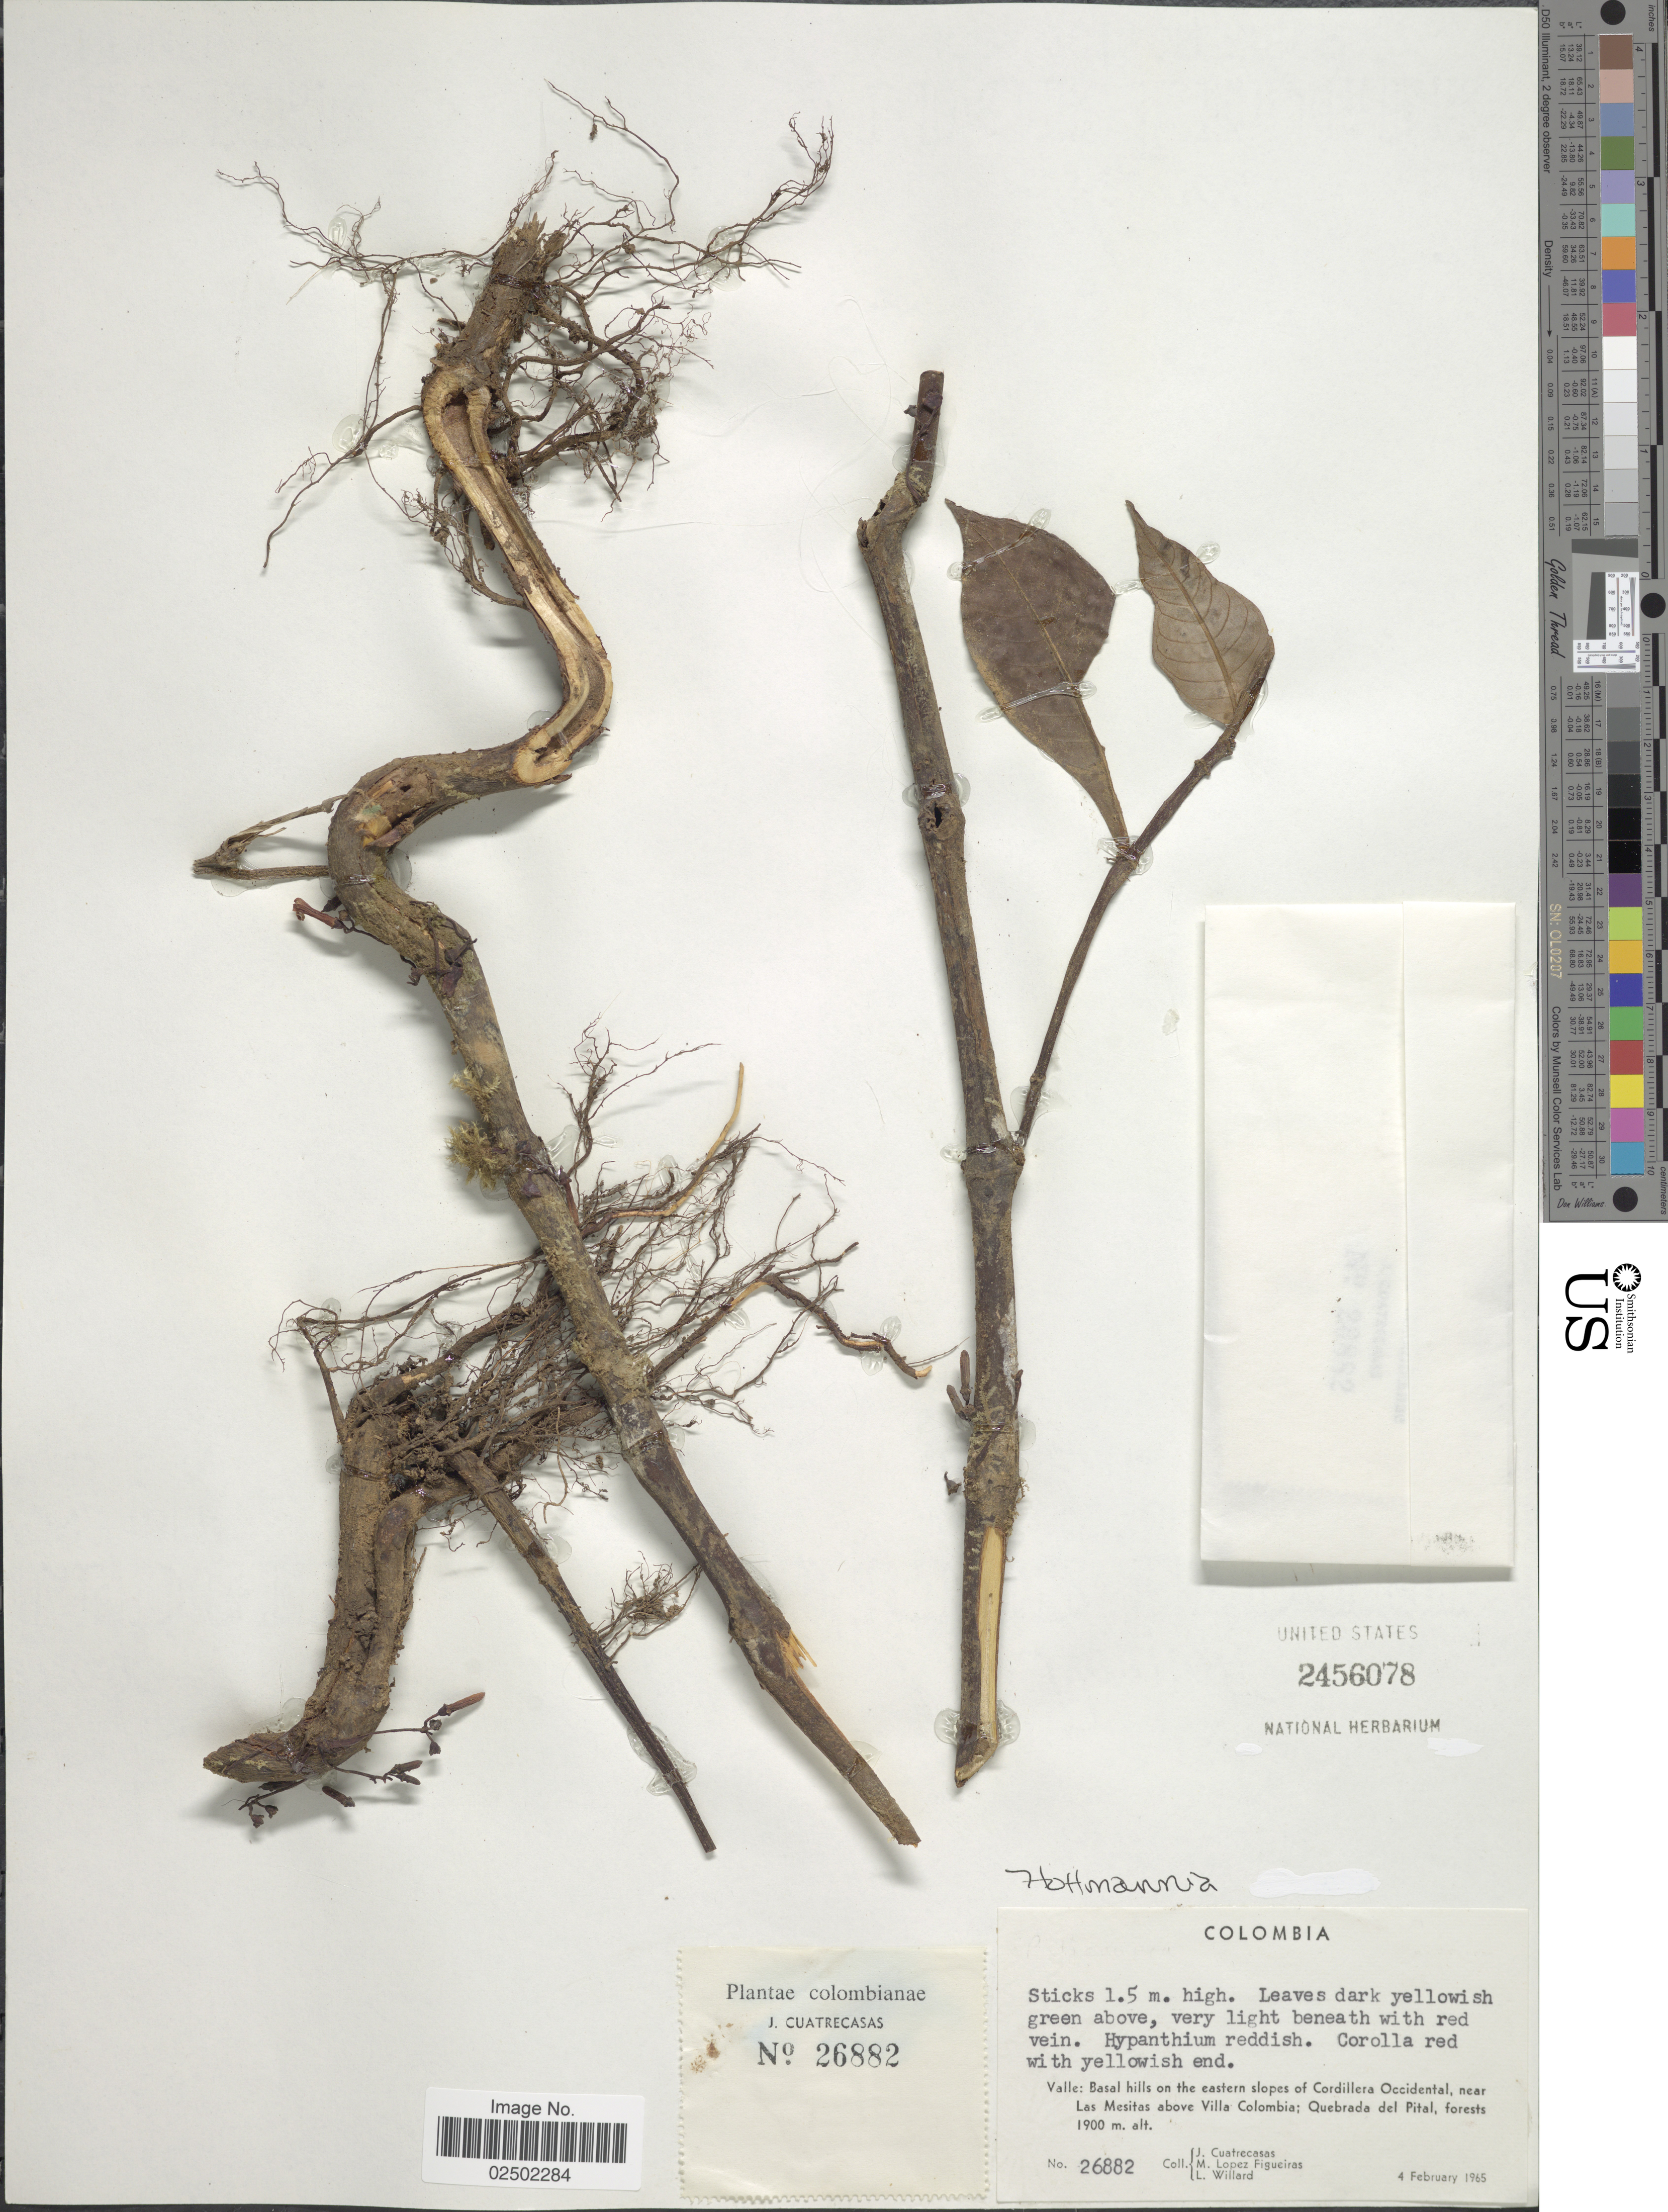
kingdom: Plantae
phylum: Tracheophyta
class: Magnoliopsida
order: Gentianales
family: Rubiaceae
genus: Hoffmannia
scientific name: Hoffmannia sp.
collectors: J. Cuatrecasas, M. López Figueiras & L. Willard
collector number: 26882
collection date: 1965-02-04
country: Colombia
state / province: Valle del Cauca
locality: Valle: Basal hills on the eastern slopes of Cordillera Occidental, near Las Mesits above VIlla Colombia, Quebrada del Pital, forests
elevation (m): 1900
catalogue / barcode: US 2456078